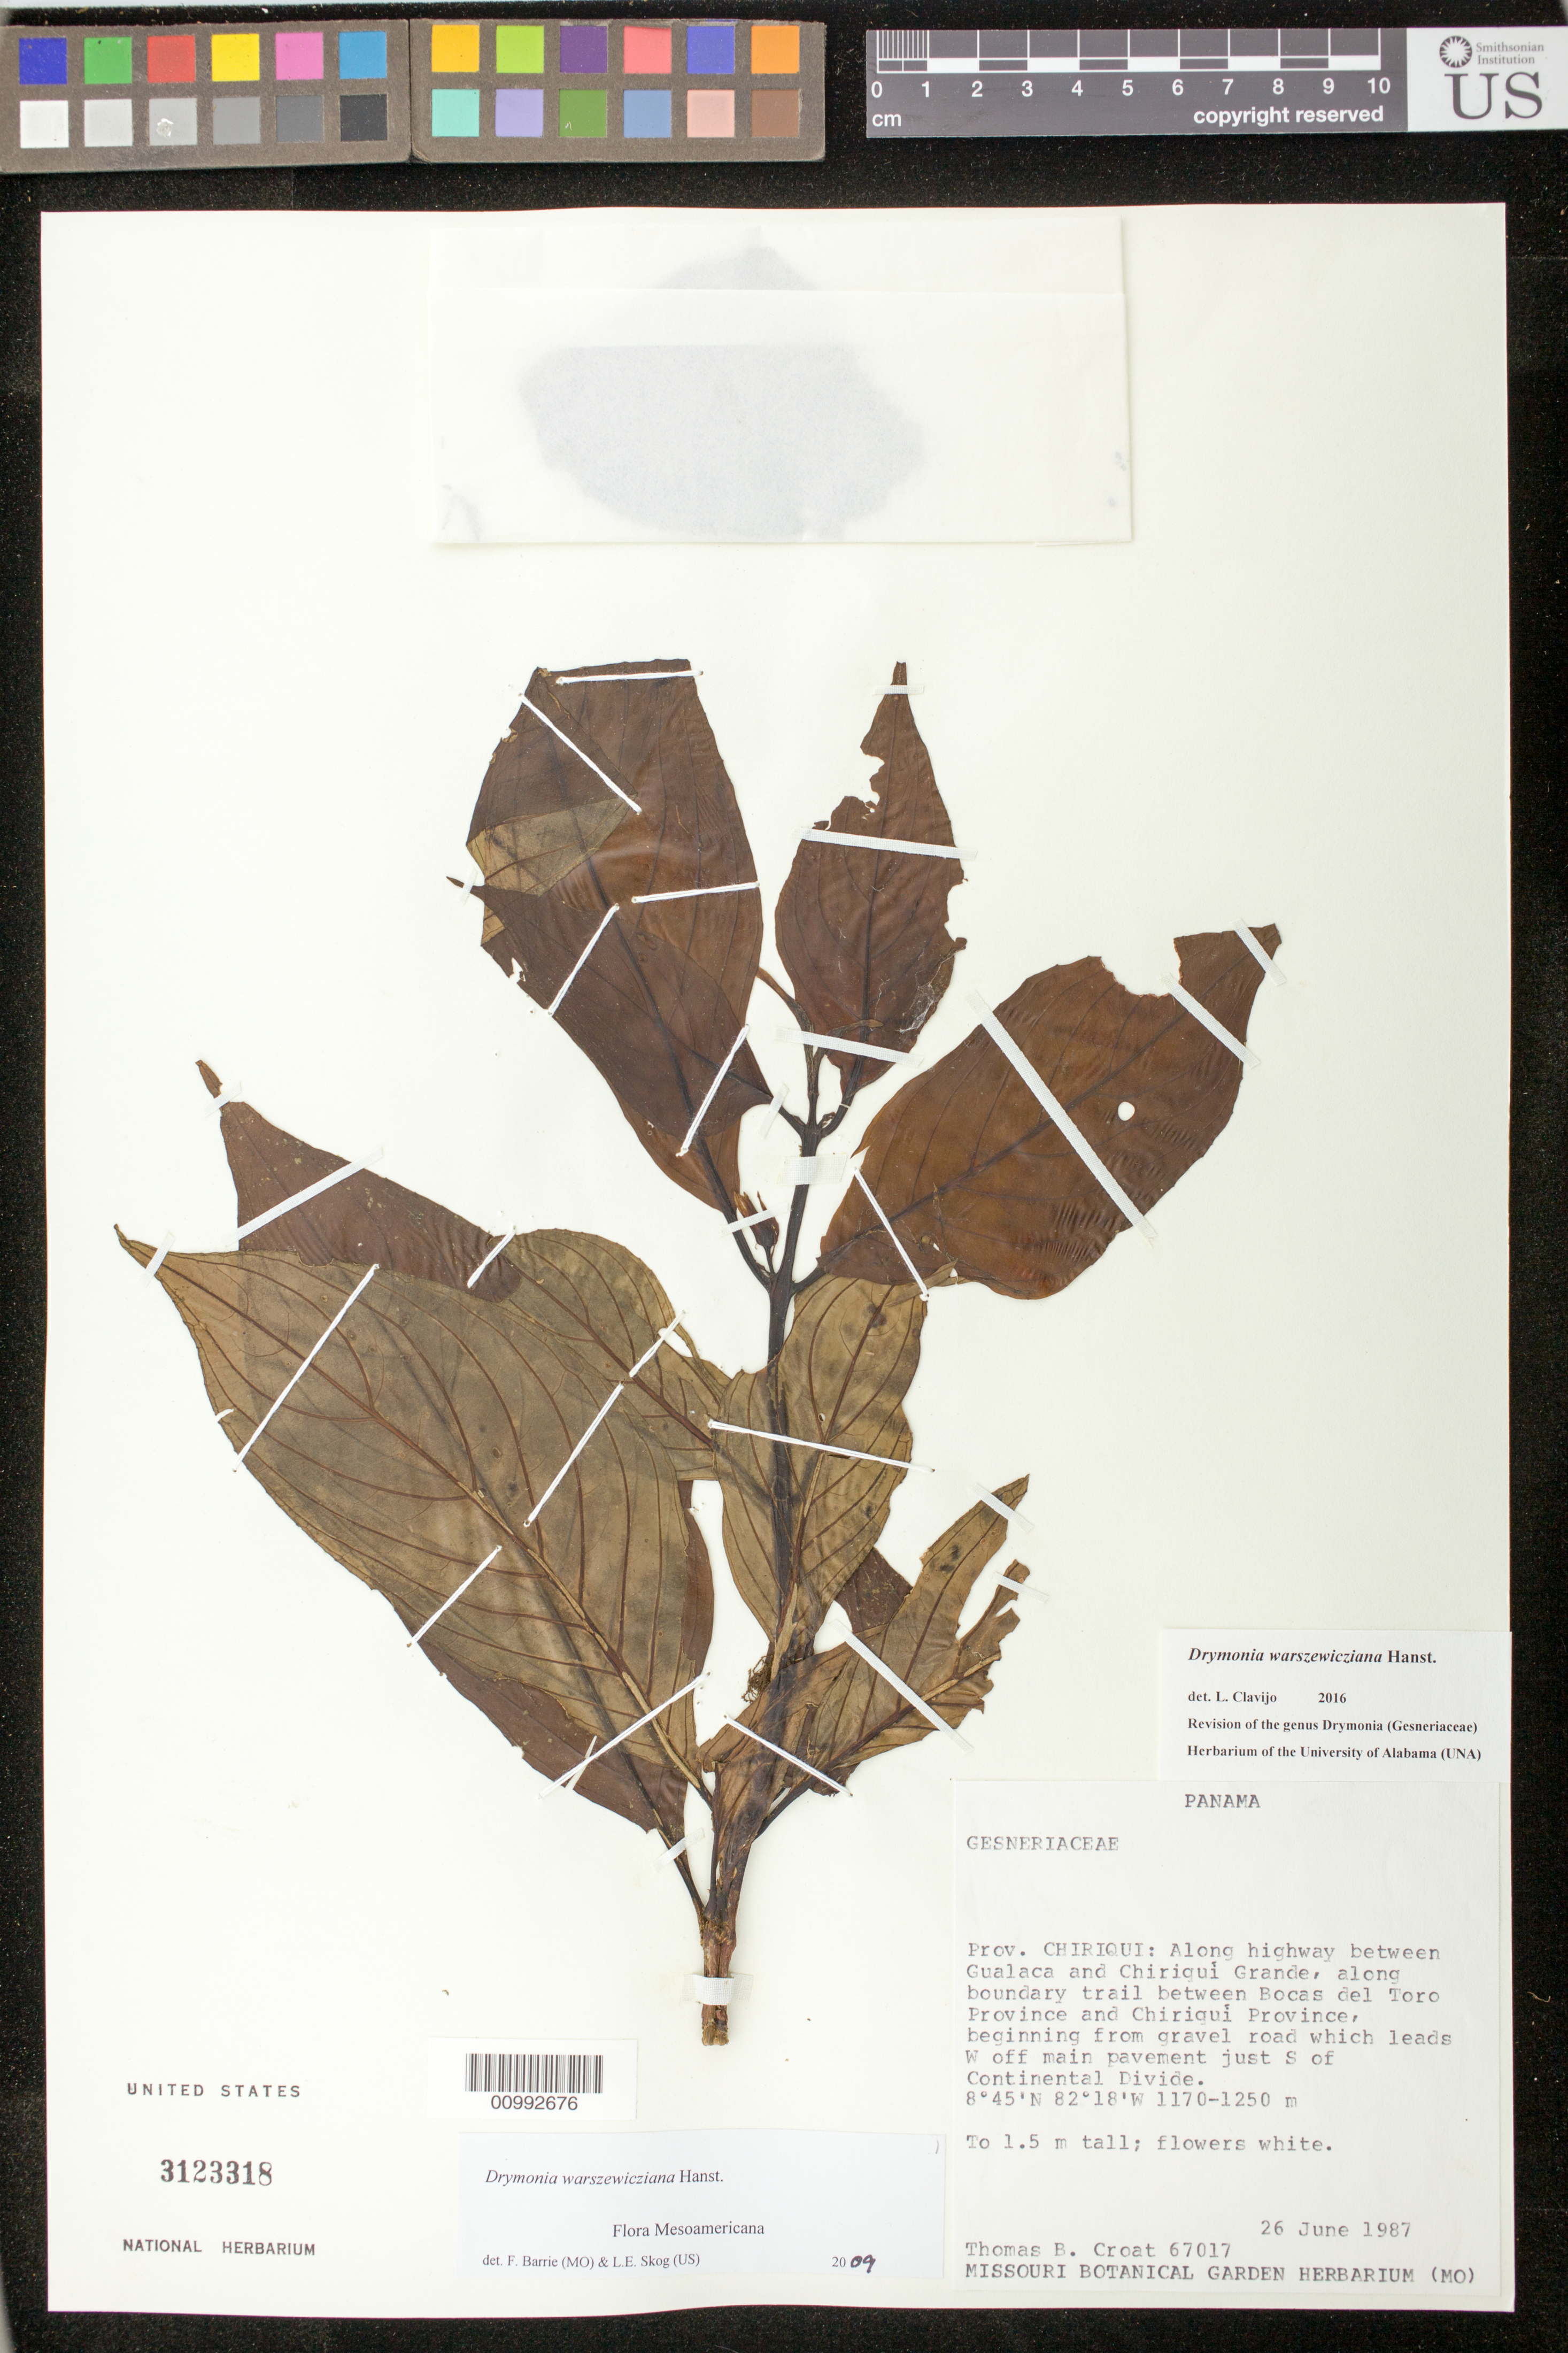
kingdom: Plantae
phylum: Tracheophyta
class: Magnoliopsida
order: Lamiales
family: Gesneriaceae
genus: Drymonia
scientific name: Drymonia warszewicziana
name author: Hanst.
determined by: Barrie, F. R.; Skog, Laurence E.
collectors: T. B. Croat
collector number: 67017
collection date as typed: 26 Jun 1987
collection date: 1987-06-26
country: Panama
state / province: Chiriquí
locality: Prov. Chiriqui: along highway between Gualaca and Chiriqui Grande, along boundary trail between Bocas del Toro Province and Chiriqui Province, beginning from gravel road which leads W off main pavement just S of Continental Divide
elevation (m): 1170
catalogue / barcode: US 3123318